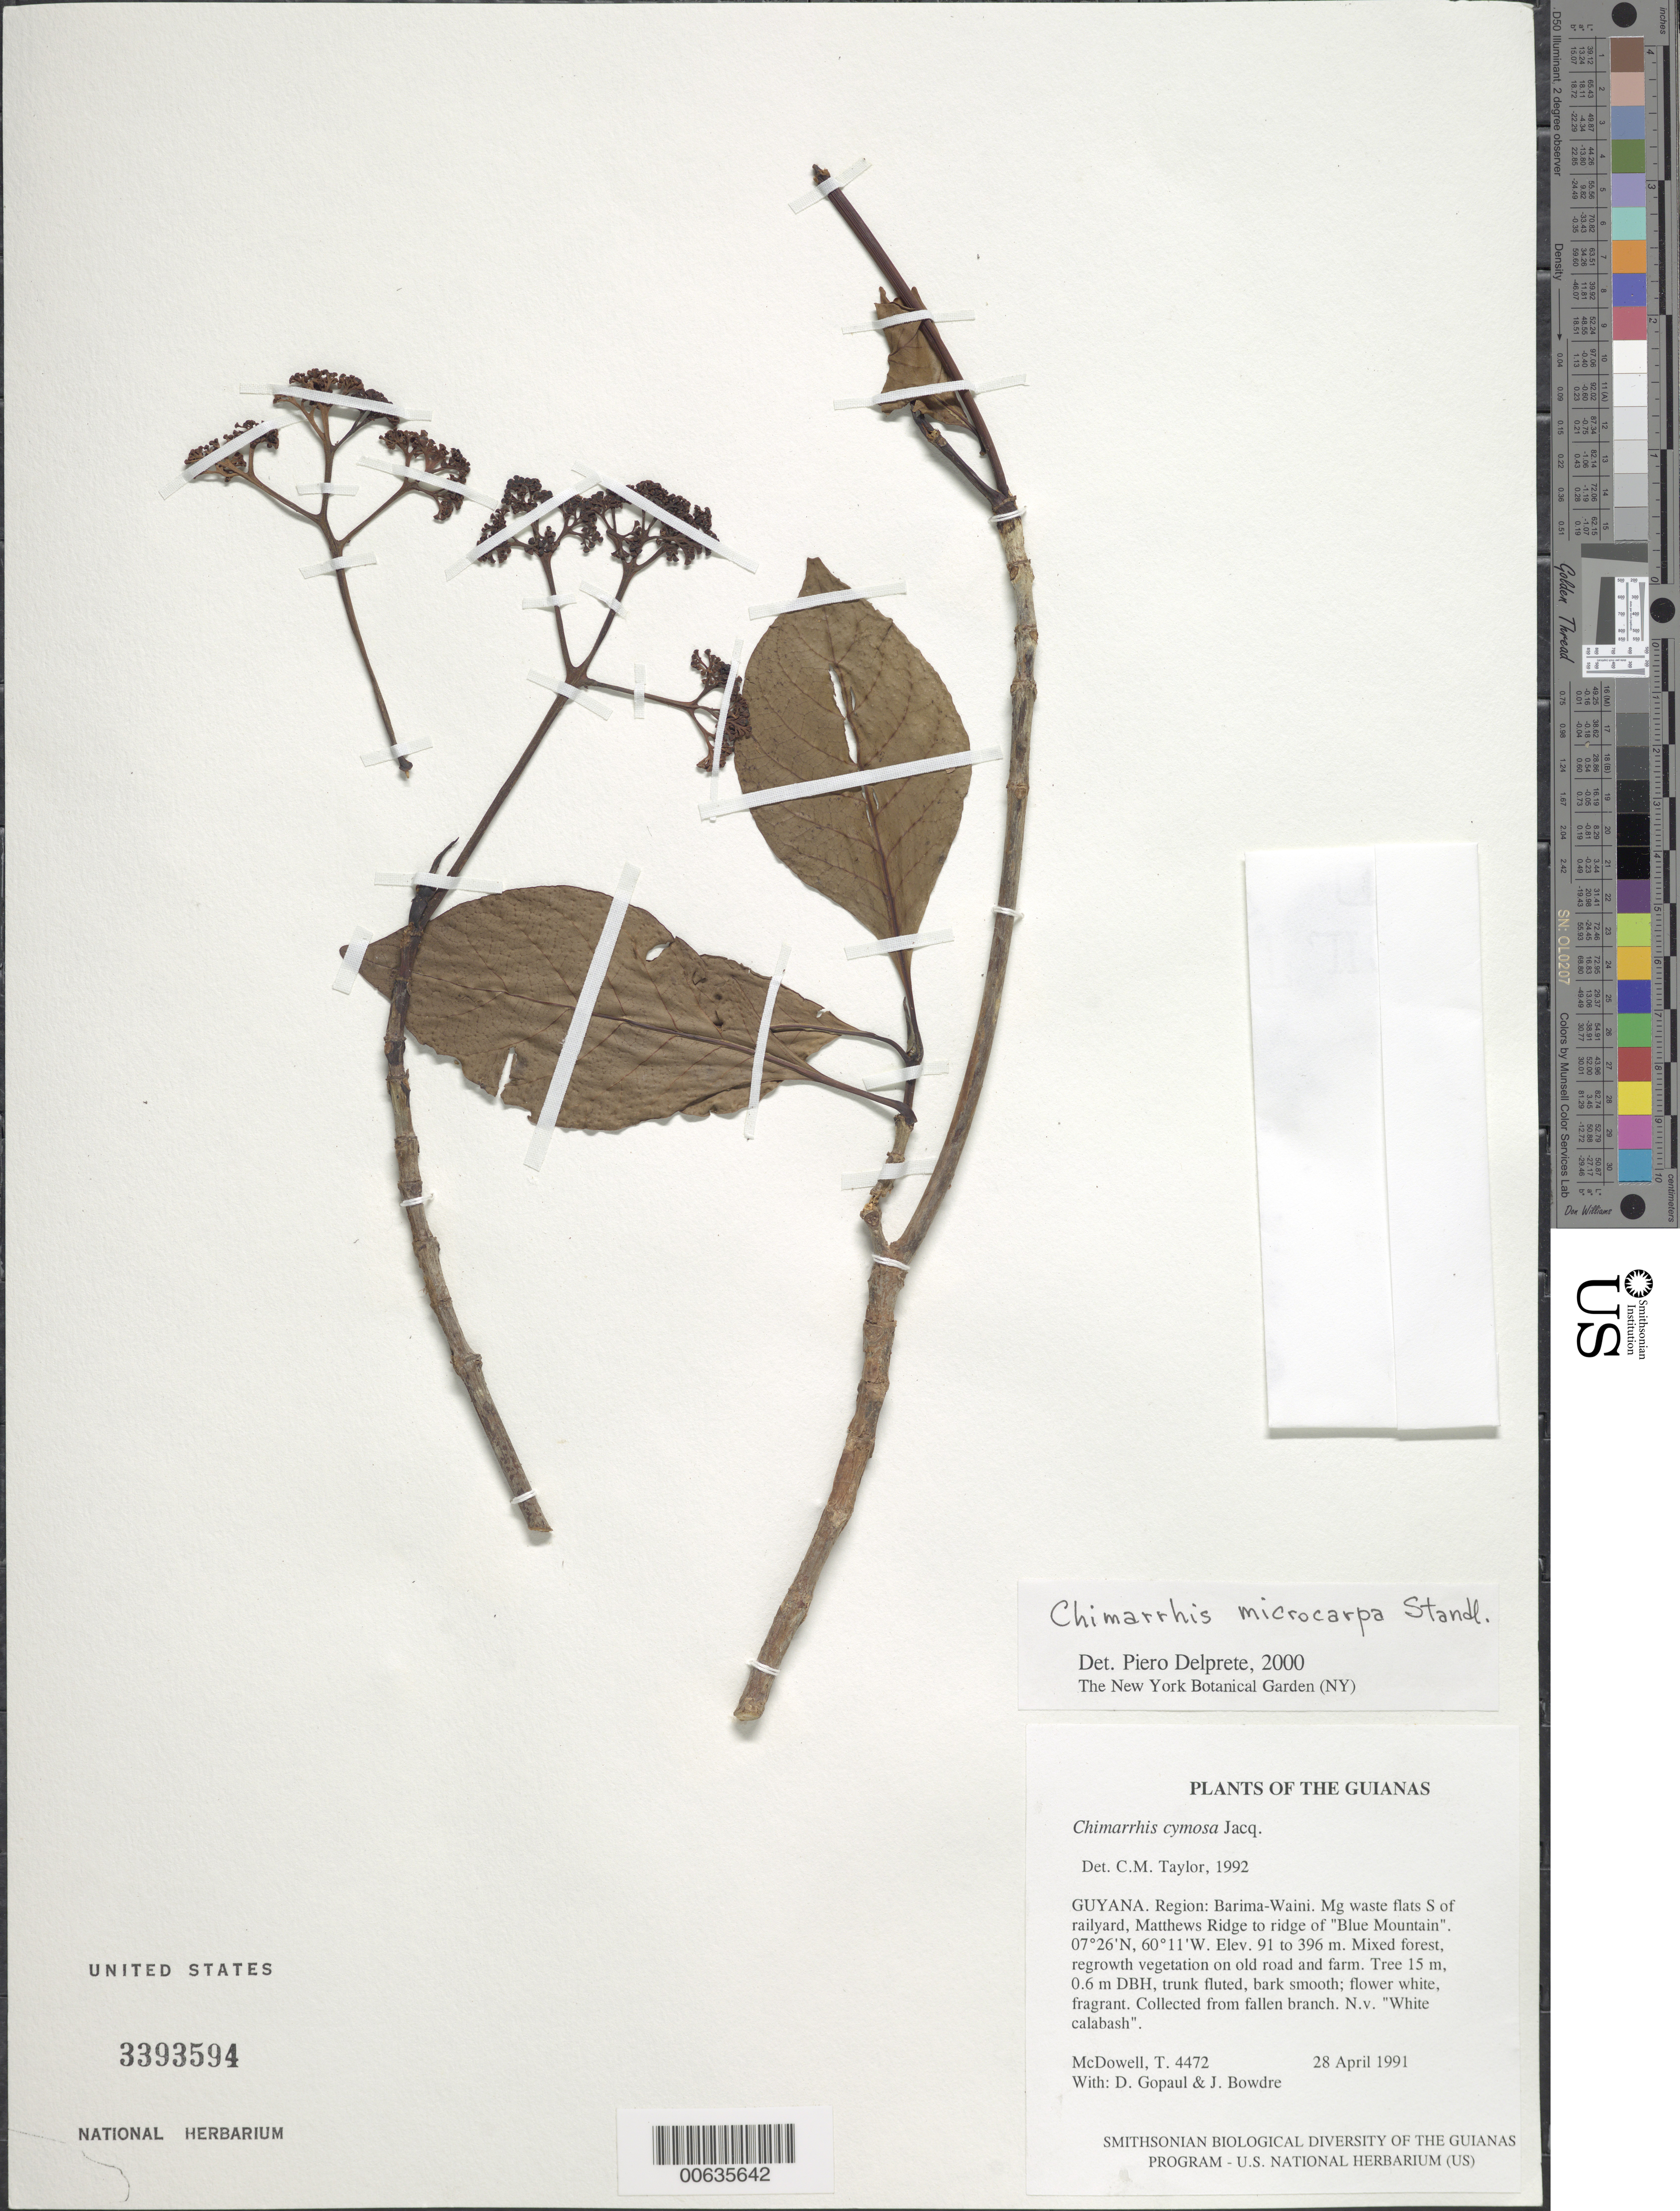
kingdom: Plantae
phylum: Tracheophyta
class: Magnoliopsida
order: Gentianales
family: Rubiaceae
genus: Chimarrhis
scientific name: Chimarrhis microcarpa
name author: Standl.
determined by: Delprete, P. G., Herb. de Guyane Cay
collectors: T. McDowell, D. Gopaul & J. Bowdre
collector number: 4472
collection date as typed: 28 April 1991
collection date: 1991-04-28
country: Guyana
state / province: Barima-Waini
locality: Mg waste flats S of railyard, Matthews Ridge to ridge of "Blue Mountain"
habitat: Mixed forest, regrowth vegetation on old road and farm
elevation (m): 91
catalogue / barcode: US 3393594